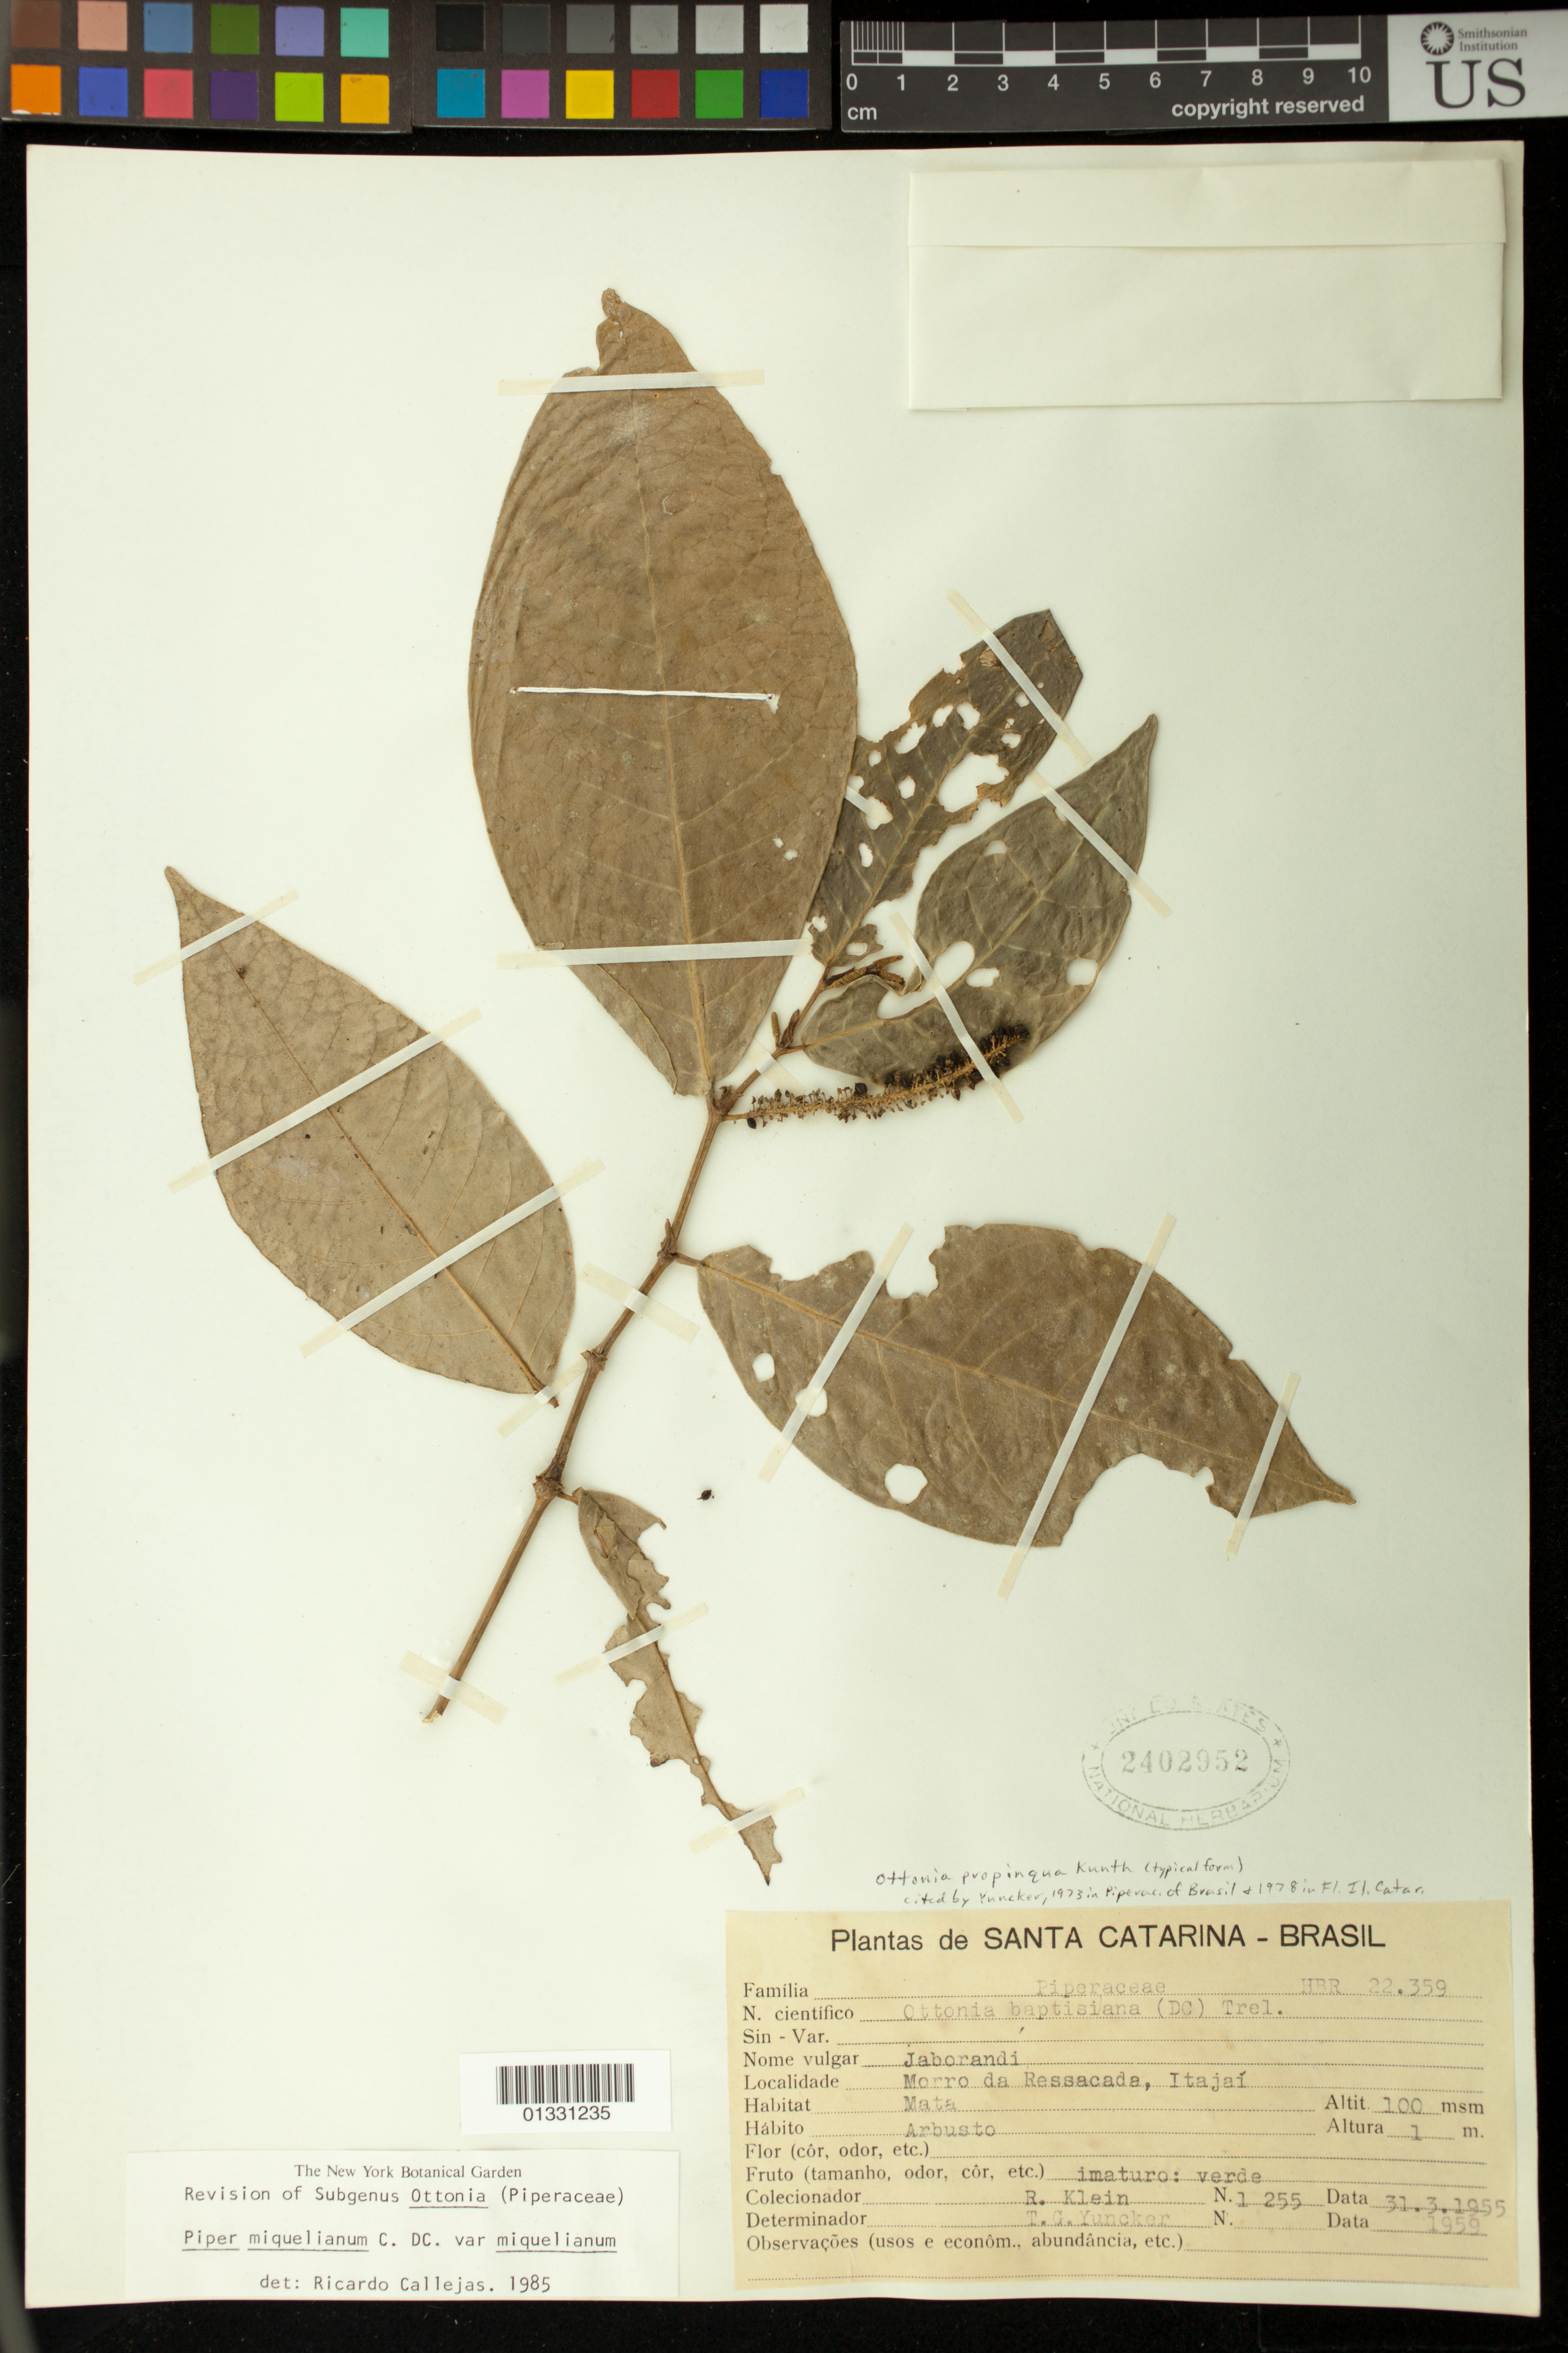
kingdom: Plantae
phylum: Tracheophyta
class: Magnoliopsida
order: Piperales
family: Piperaceae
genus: Piper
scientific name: Piper miquelianum var. miquelianum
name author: C. DC.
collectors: R. M. Klein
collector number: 1255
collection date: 1955-03-31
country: Brazil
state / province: Santa Catarina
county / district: Itajaí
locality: Morro da Ressacada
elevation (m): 100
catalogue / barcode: US 2402952